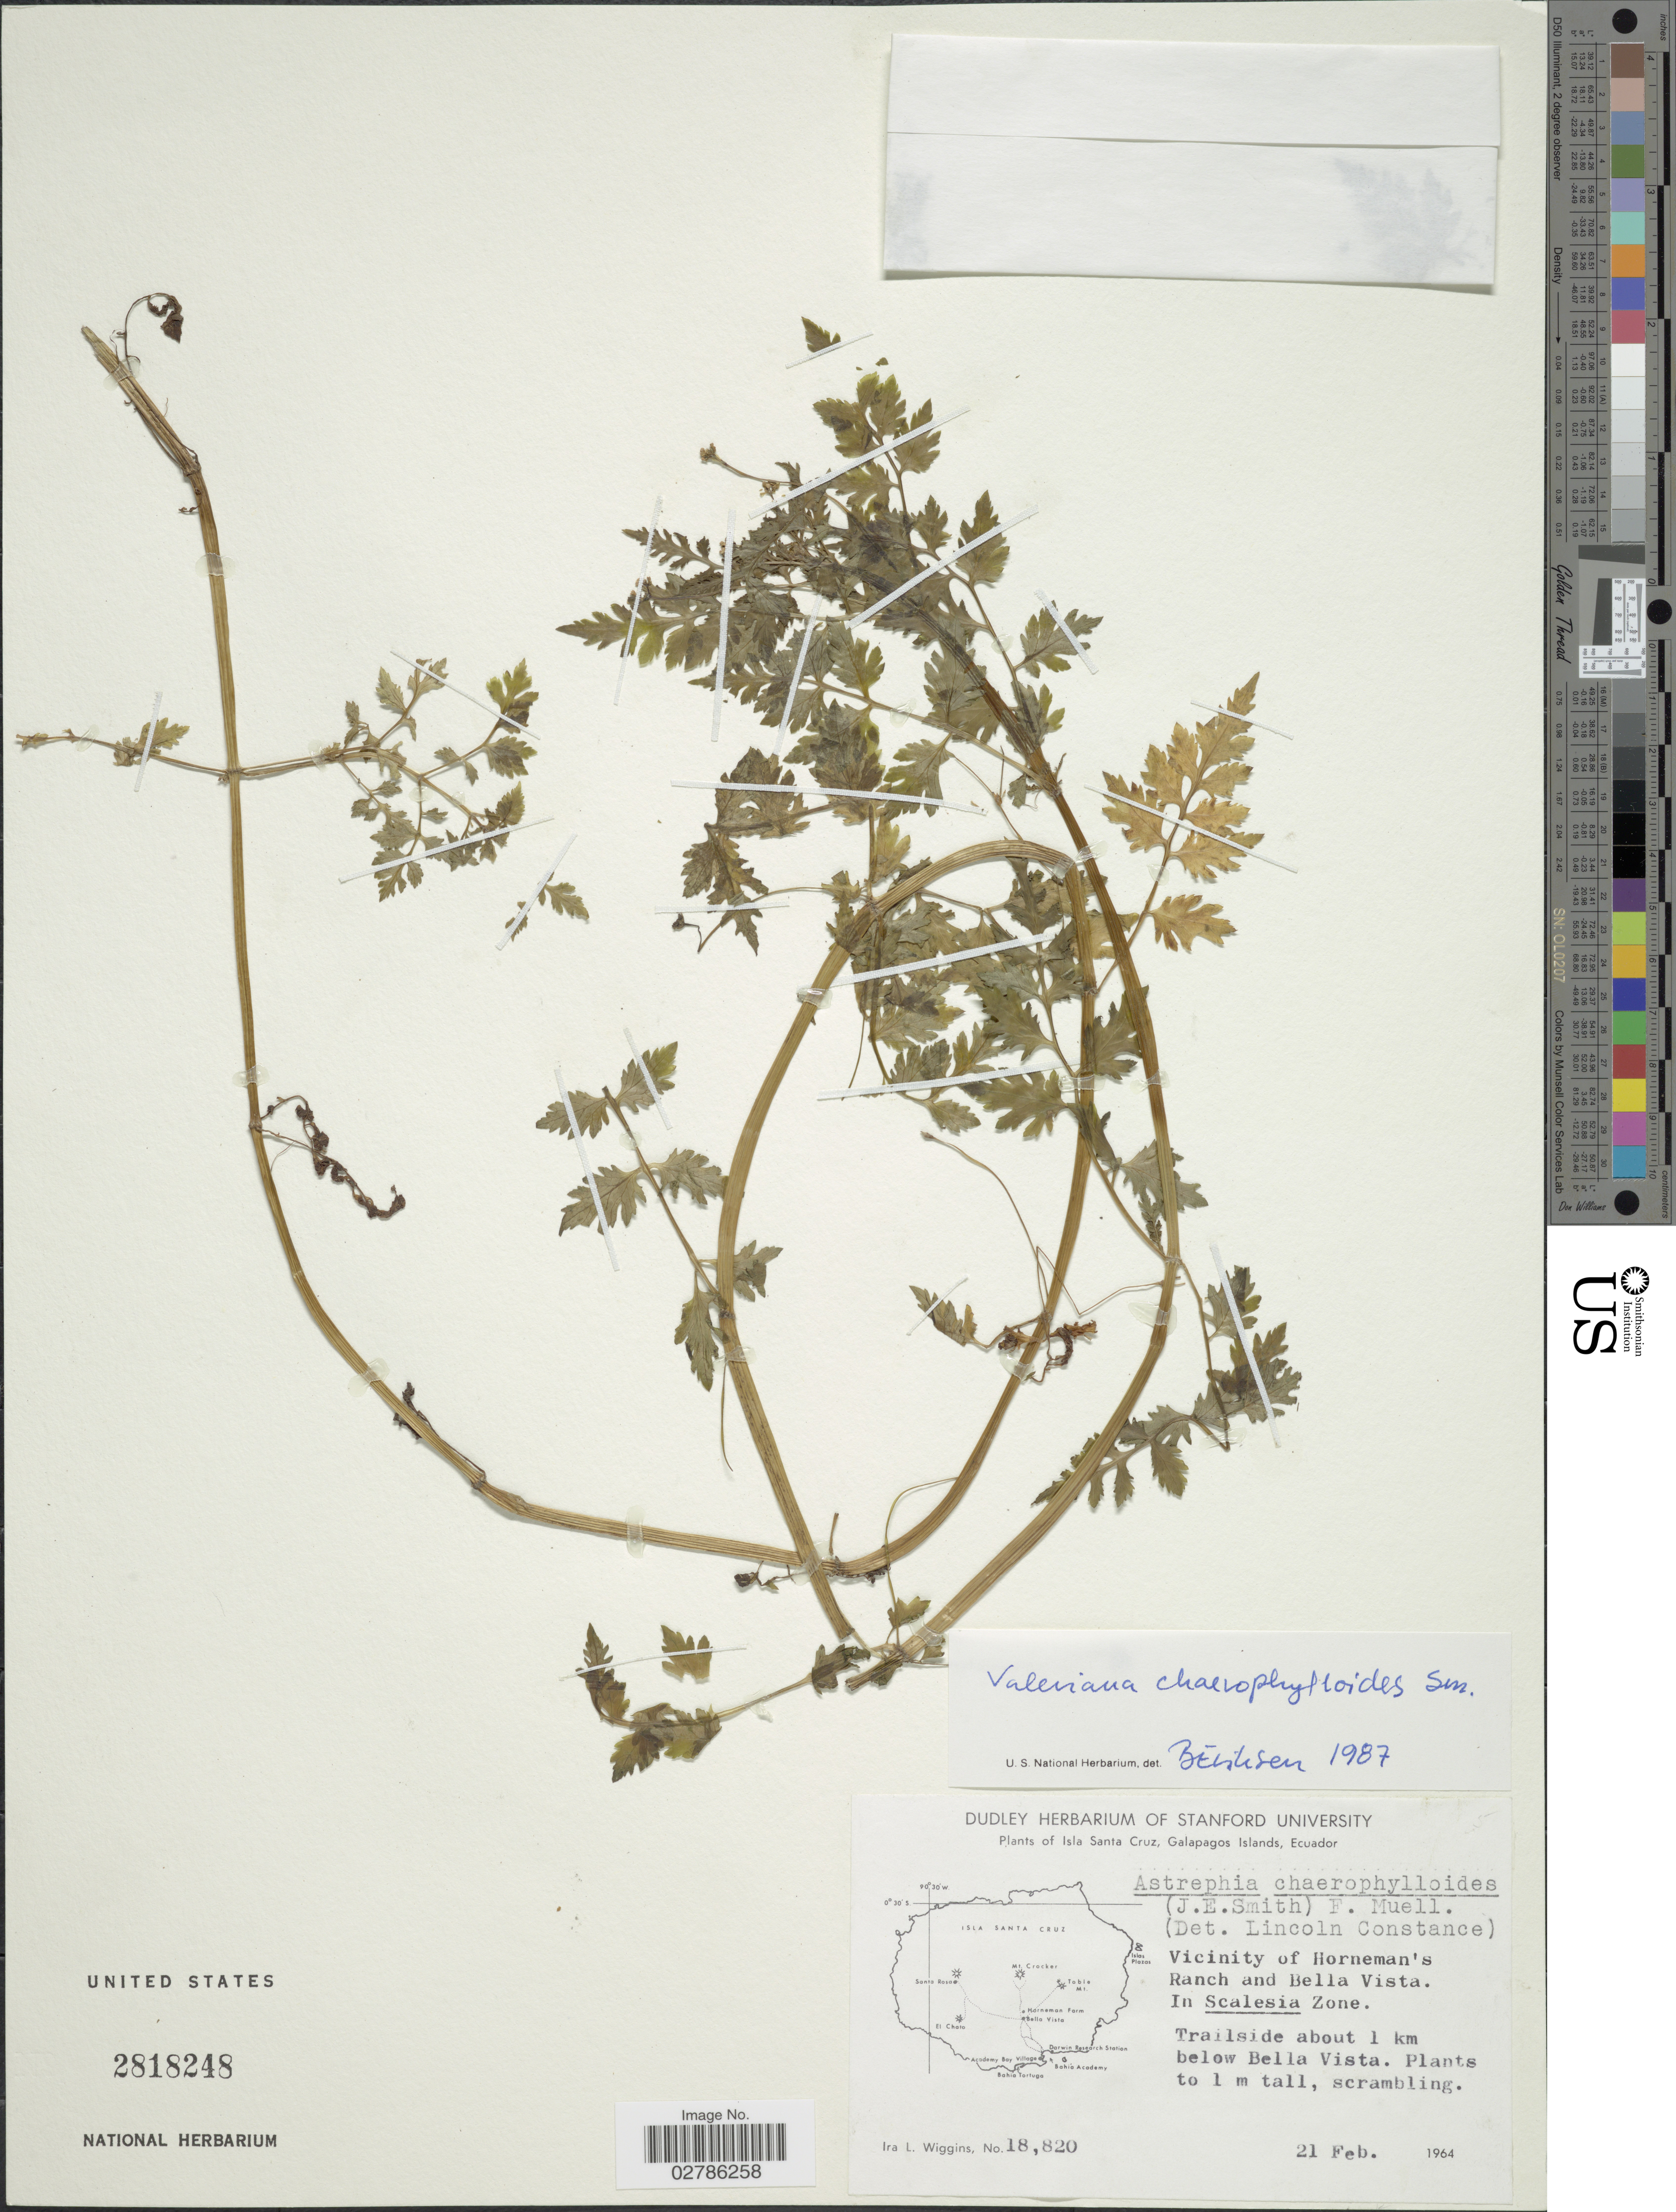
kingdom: Plantae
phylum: Tracheophyta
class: Magnoliopsida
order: Dipsacales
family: Caprifoliaceae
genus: Astrephia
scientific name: Astrephia chaerophylloides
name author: (Sm.) DC.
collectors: I. L. Wiggins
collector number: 18820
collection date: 1964-02-21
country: Ecuador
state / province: Colón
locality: Isla Santa Cruz, Galapagos Islands, Vicinity of Horneman's Ranch and Bella Vista, In Scalesia Zone, Trailside about 1 km below Bella Vista.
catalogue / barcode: US 2818248